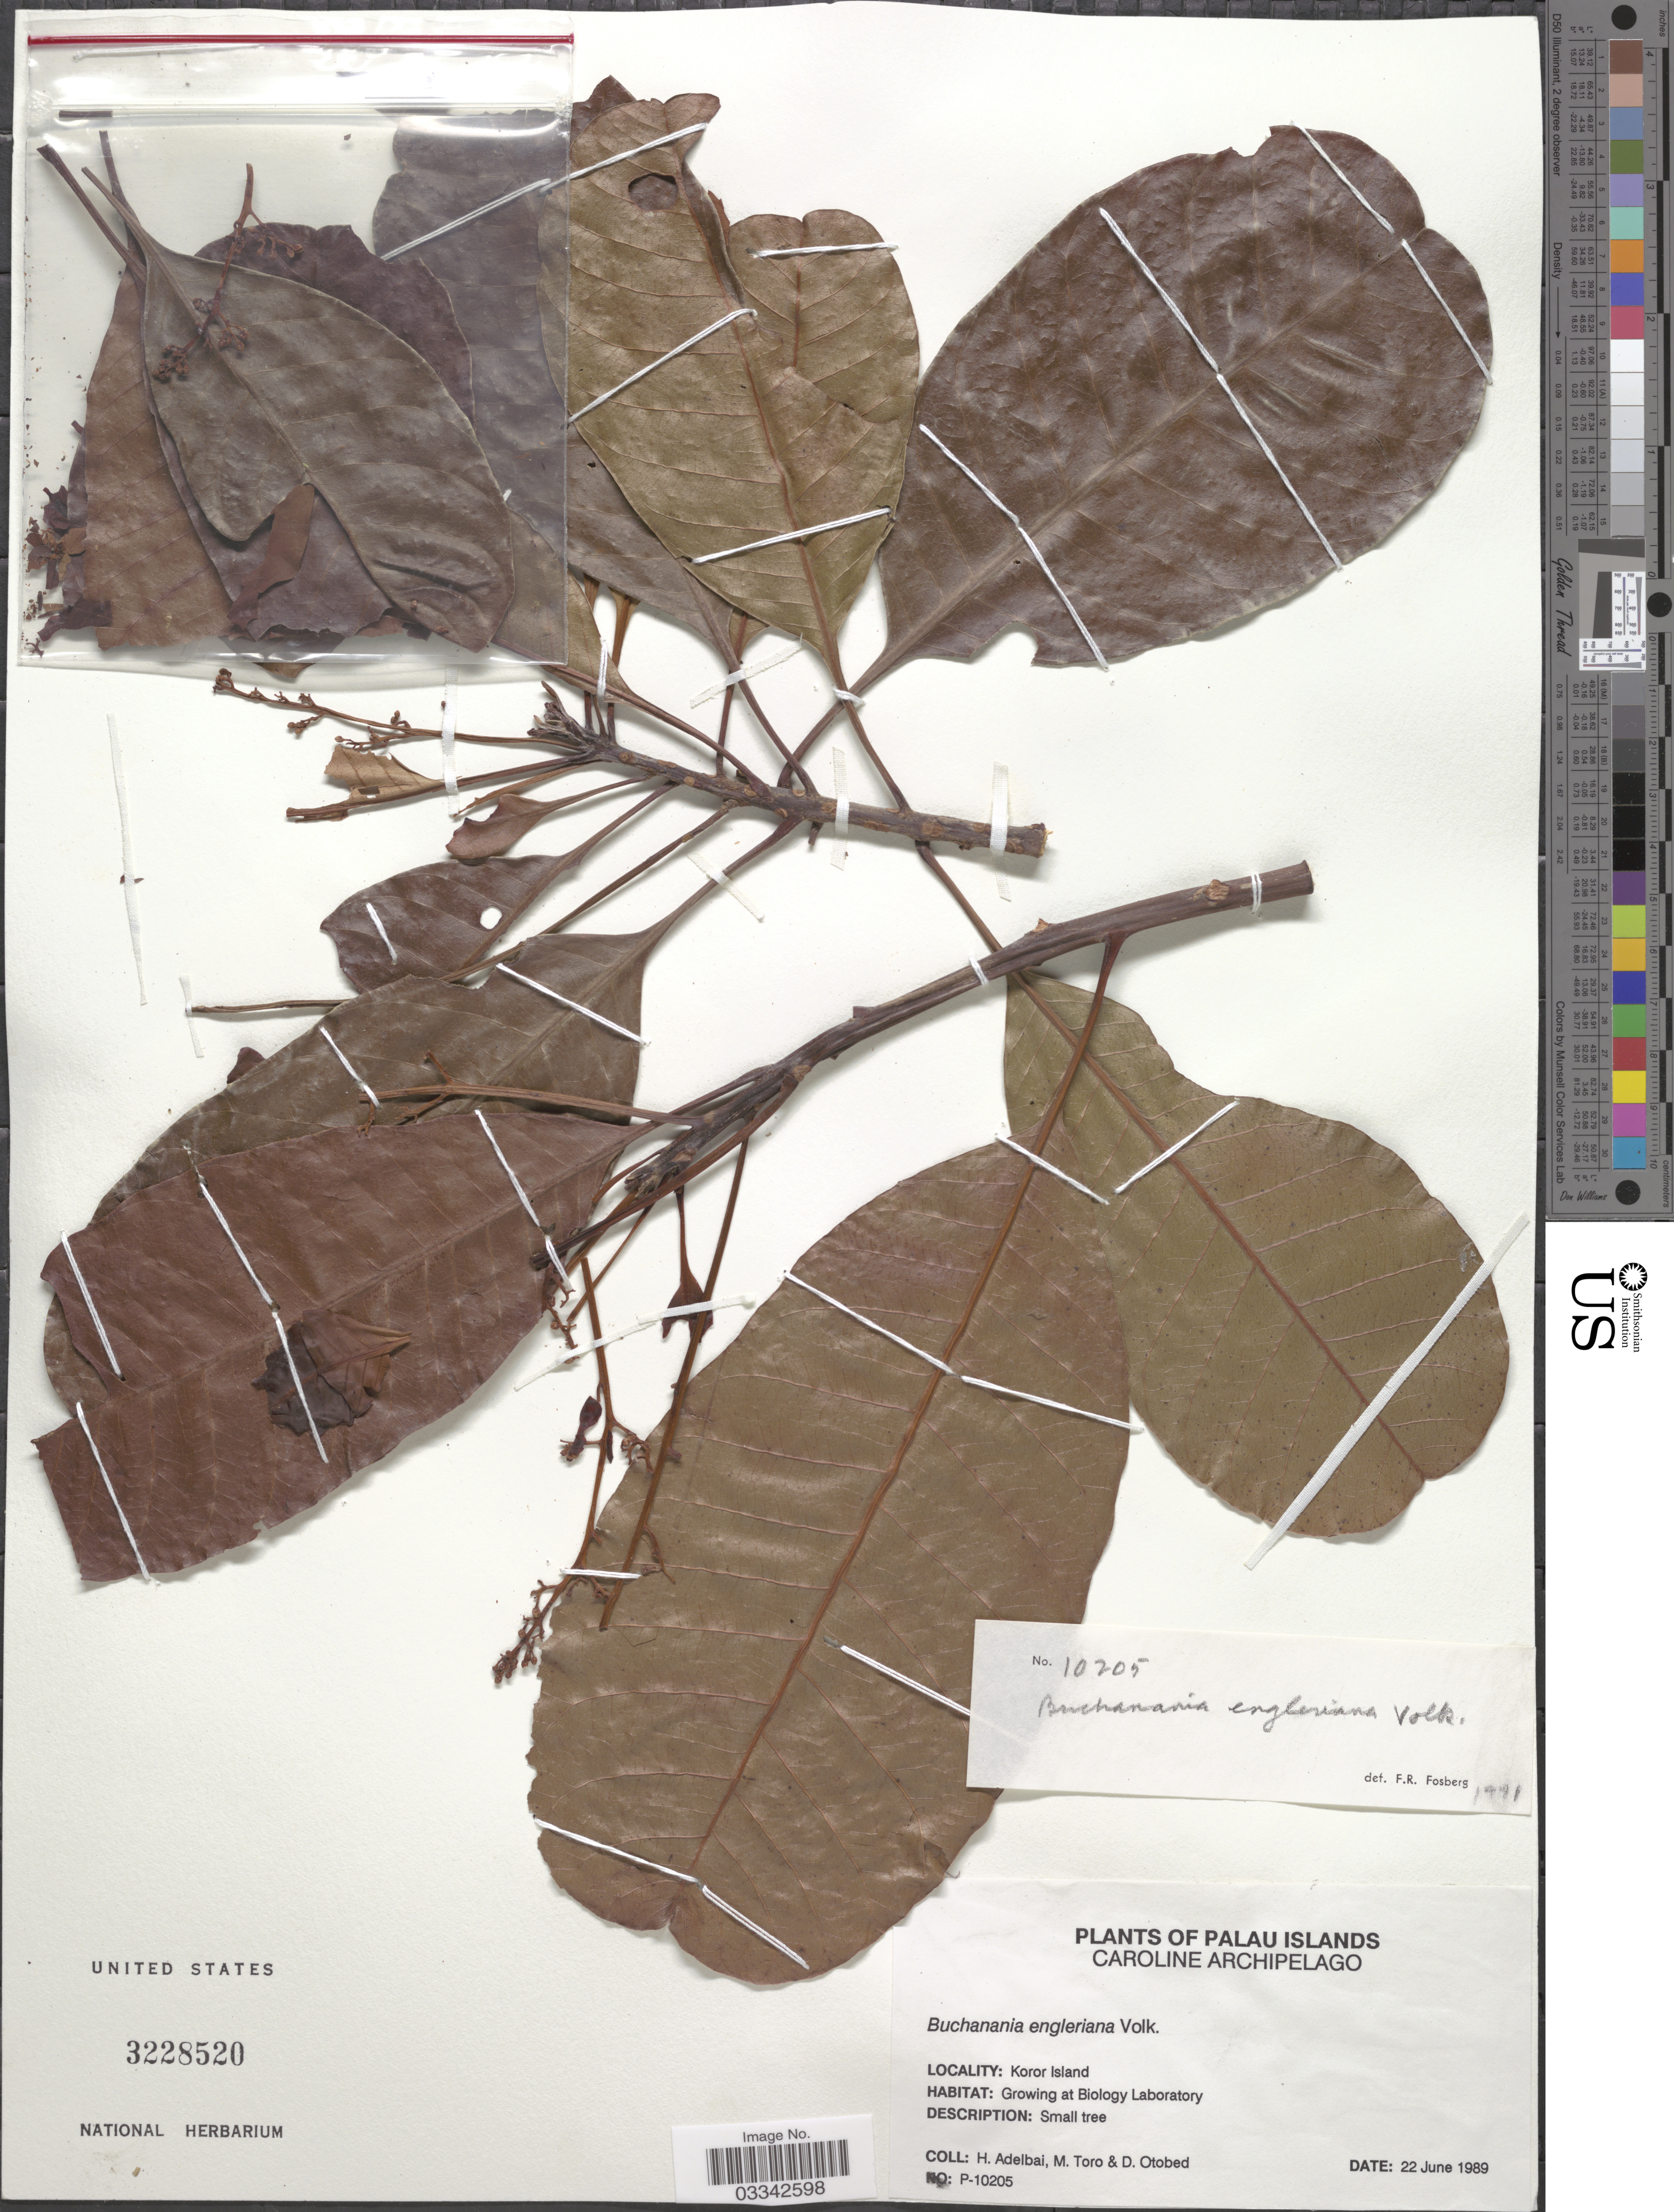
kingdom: Plantae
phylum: Tracheophyta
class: Magnoliopsida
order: Sapindales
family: Anacardiaceae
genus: Buchanania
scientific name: Buchanania engleriana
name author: Volkens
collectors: H. Adelbai, M. Toro & D. O. Otobed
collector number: P-10205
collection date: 1989-06-22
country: Palau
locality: Palau Islands. Caroline Archipelago. Koror Island. Growing at Biology Laboratory.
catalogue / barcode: US 3228520